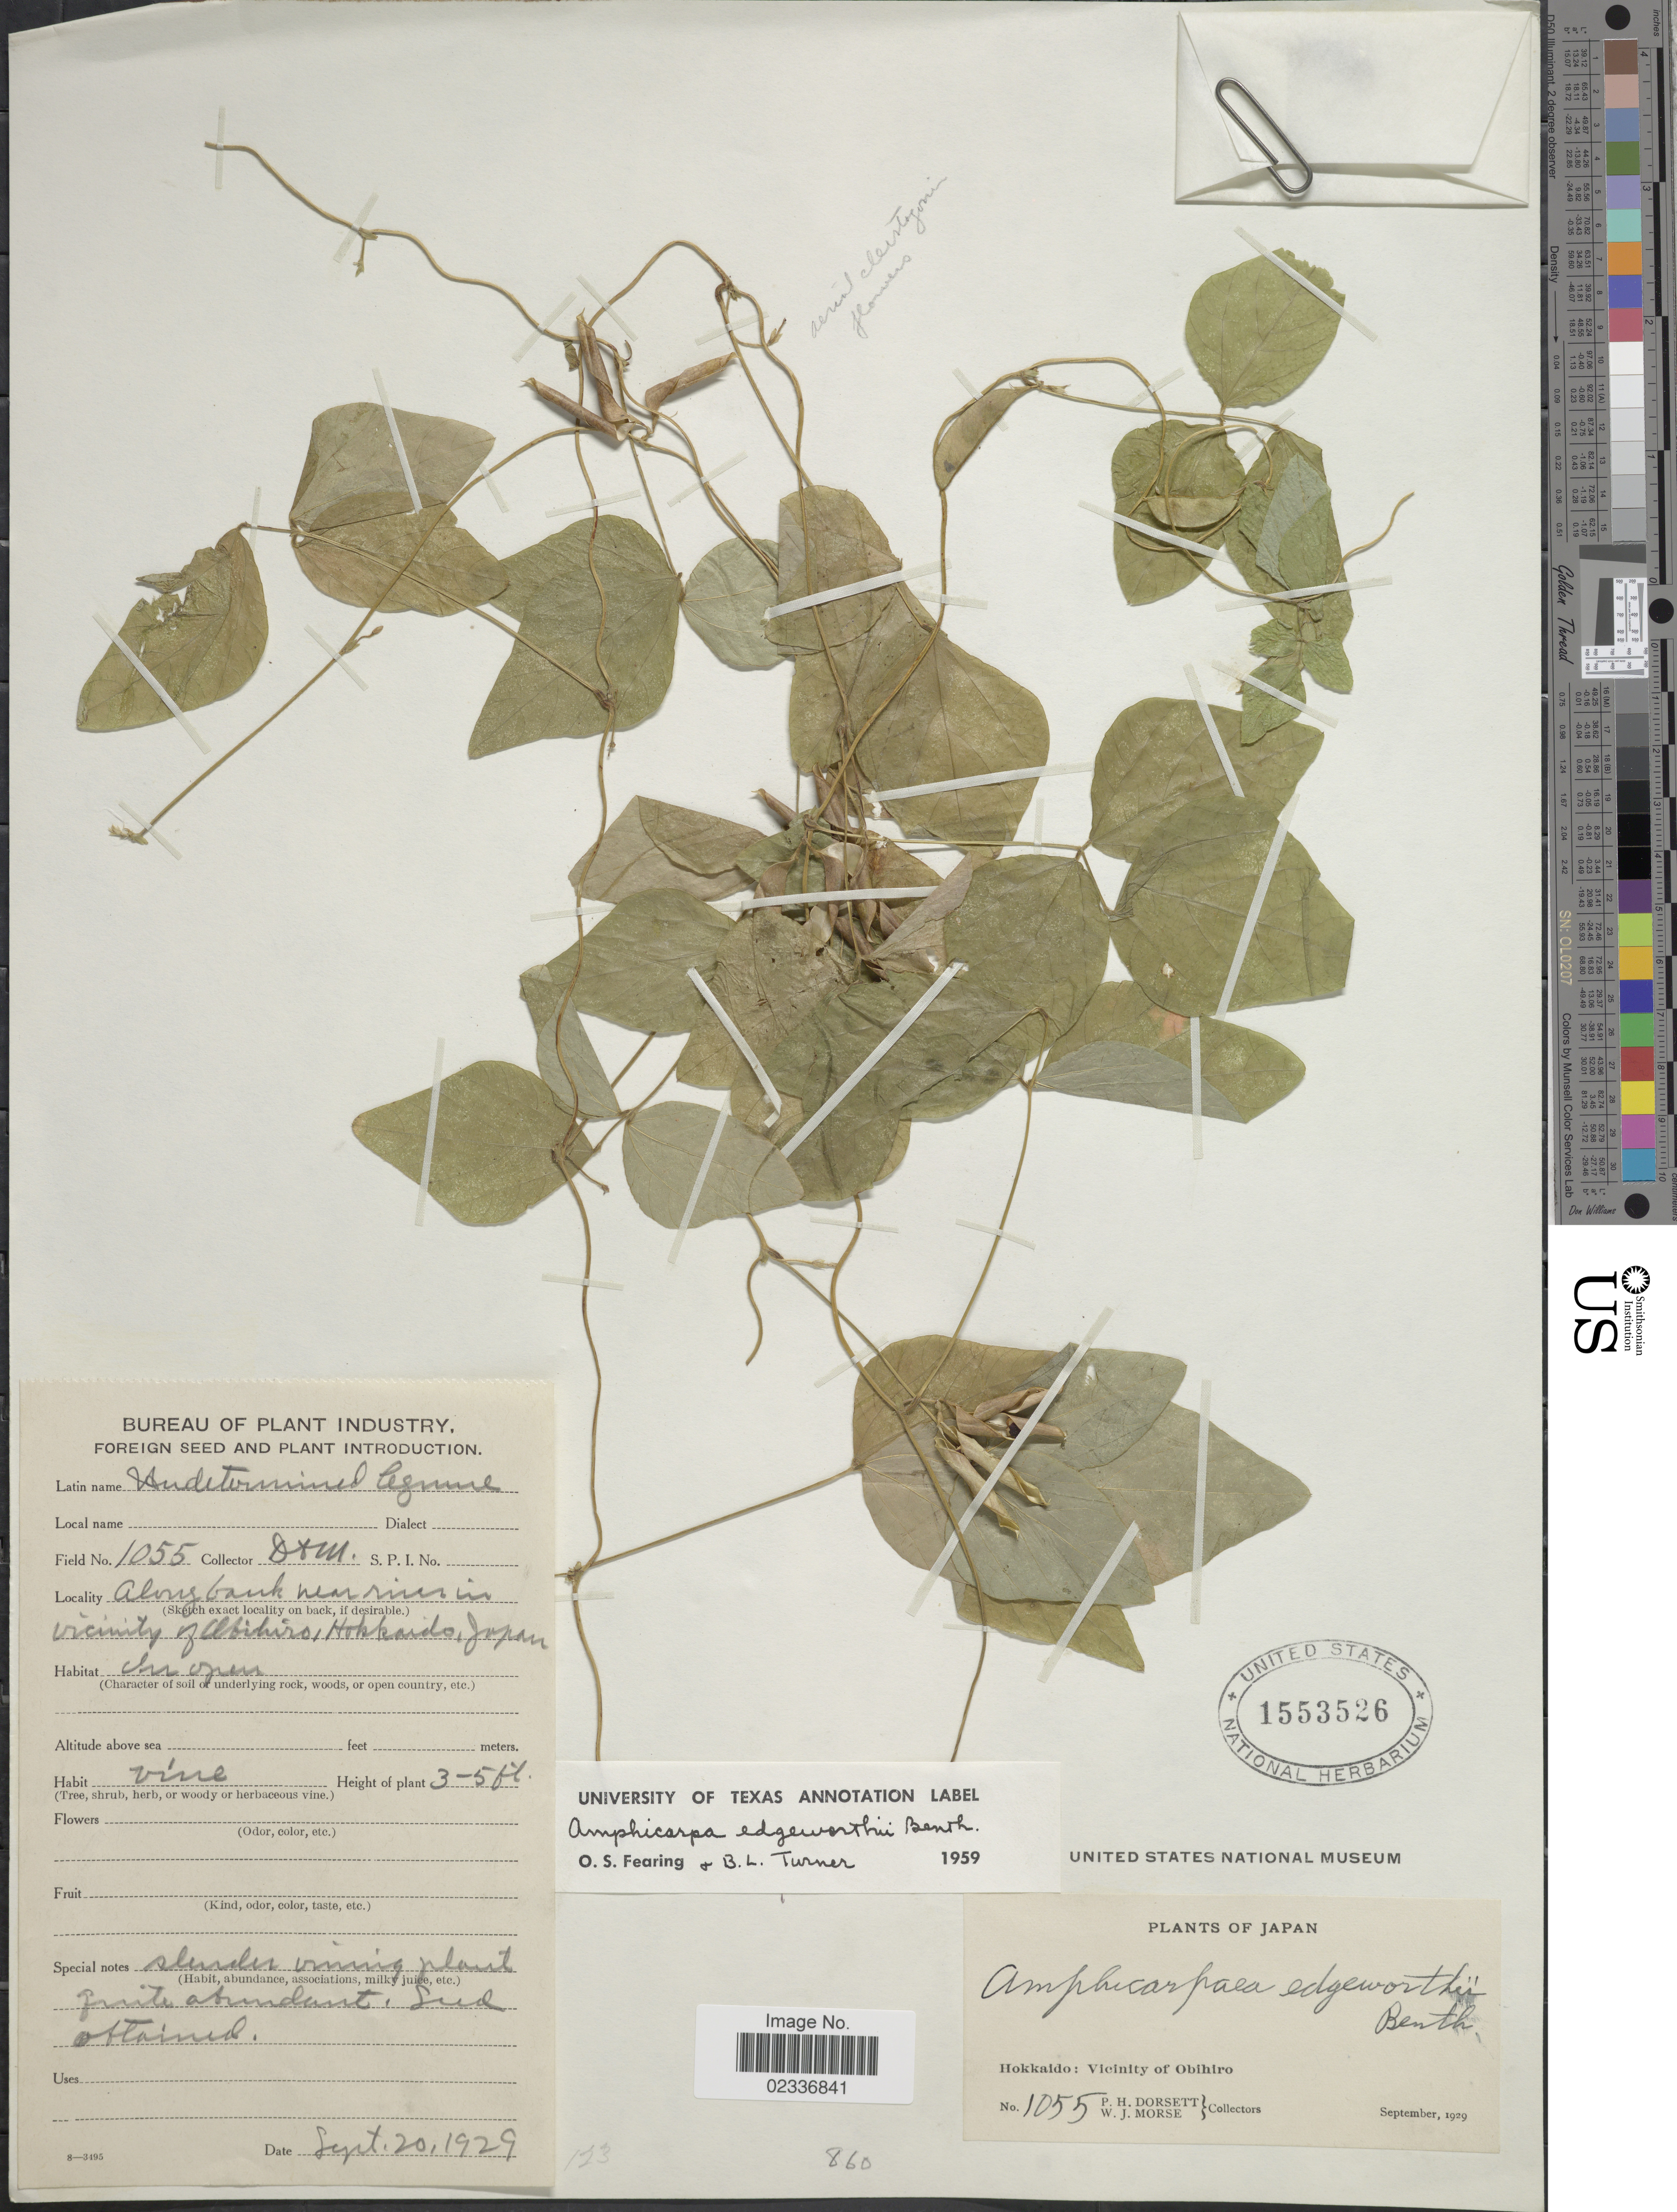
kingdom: Plantae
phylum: Tracheophyta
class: Magnoliopsida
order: Fabales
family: Fabaceae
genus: Amphicarpaea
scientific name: Amphicarpaea edgeworthii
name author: Benth.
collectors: P. H. Dorsett & W. J. Morse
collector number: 1055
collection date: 1929-09-20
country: Japan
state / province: Hokkaidō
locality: Along bank near river in vicinity of Obihiro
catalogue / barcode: US 1553526